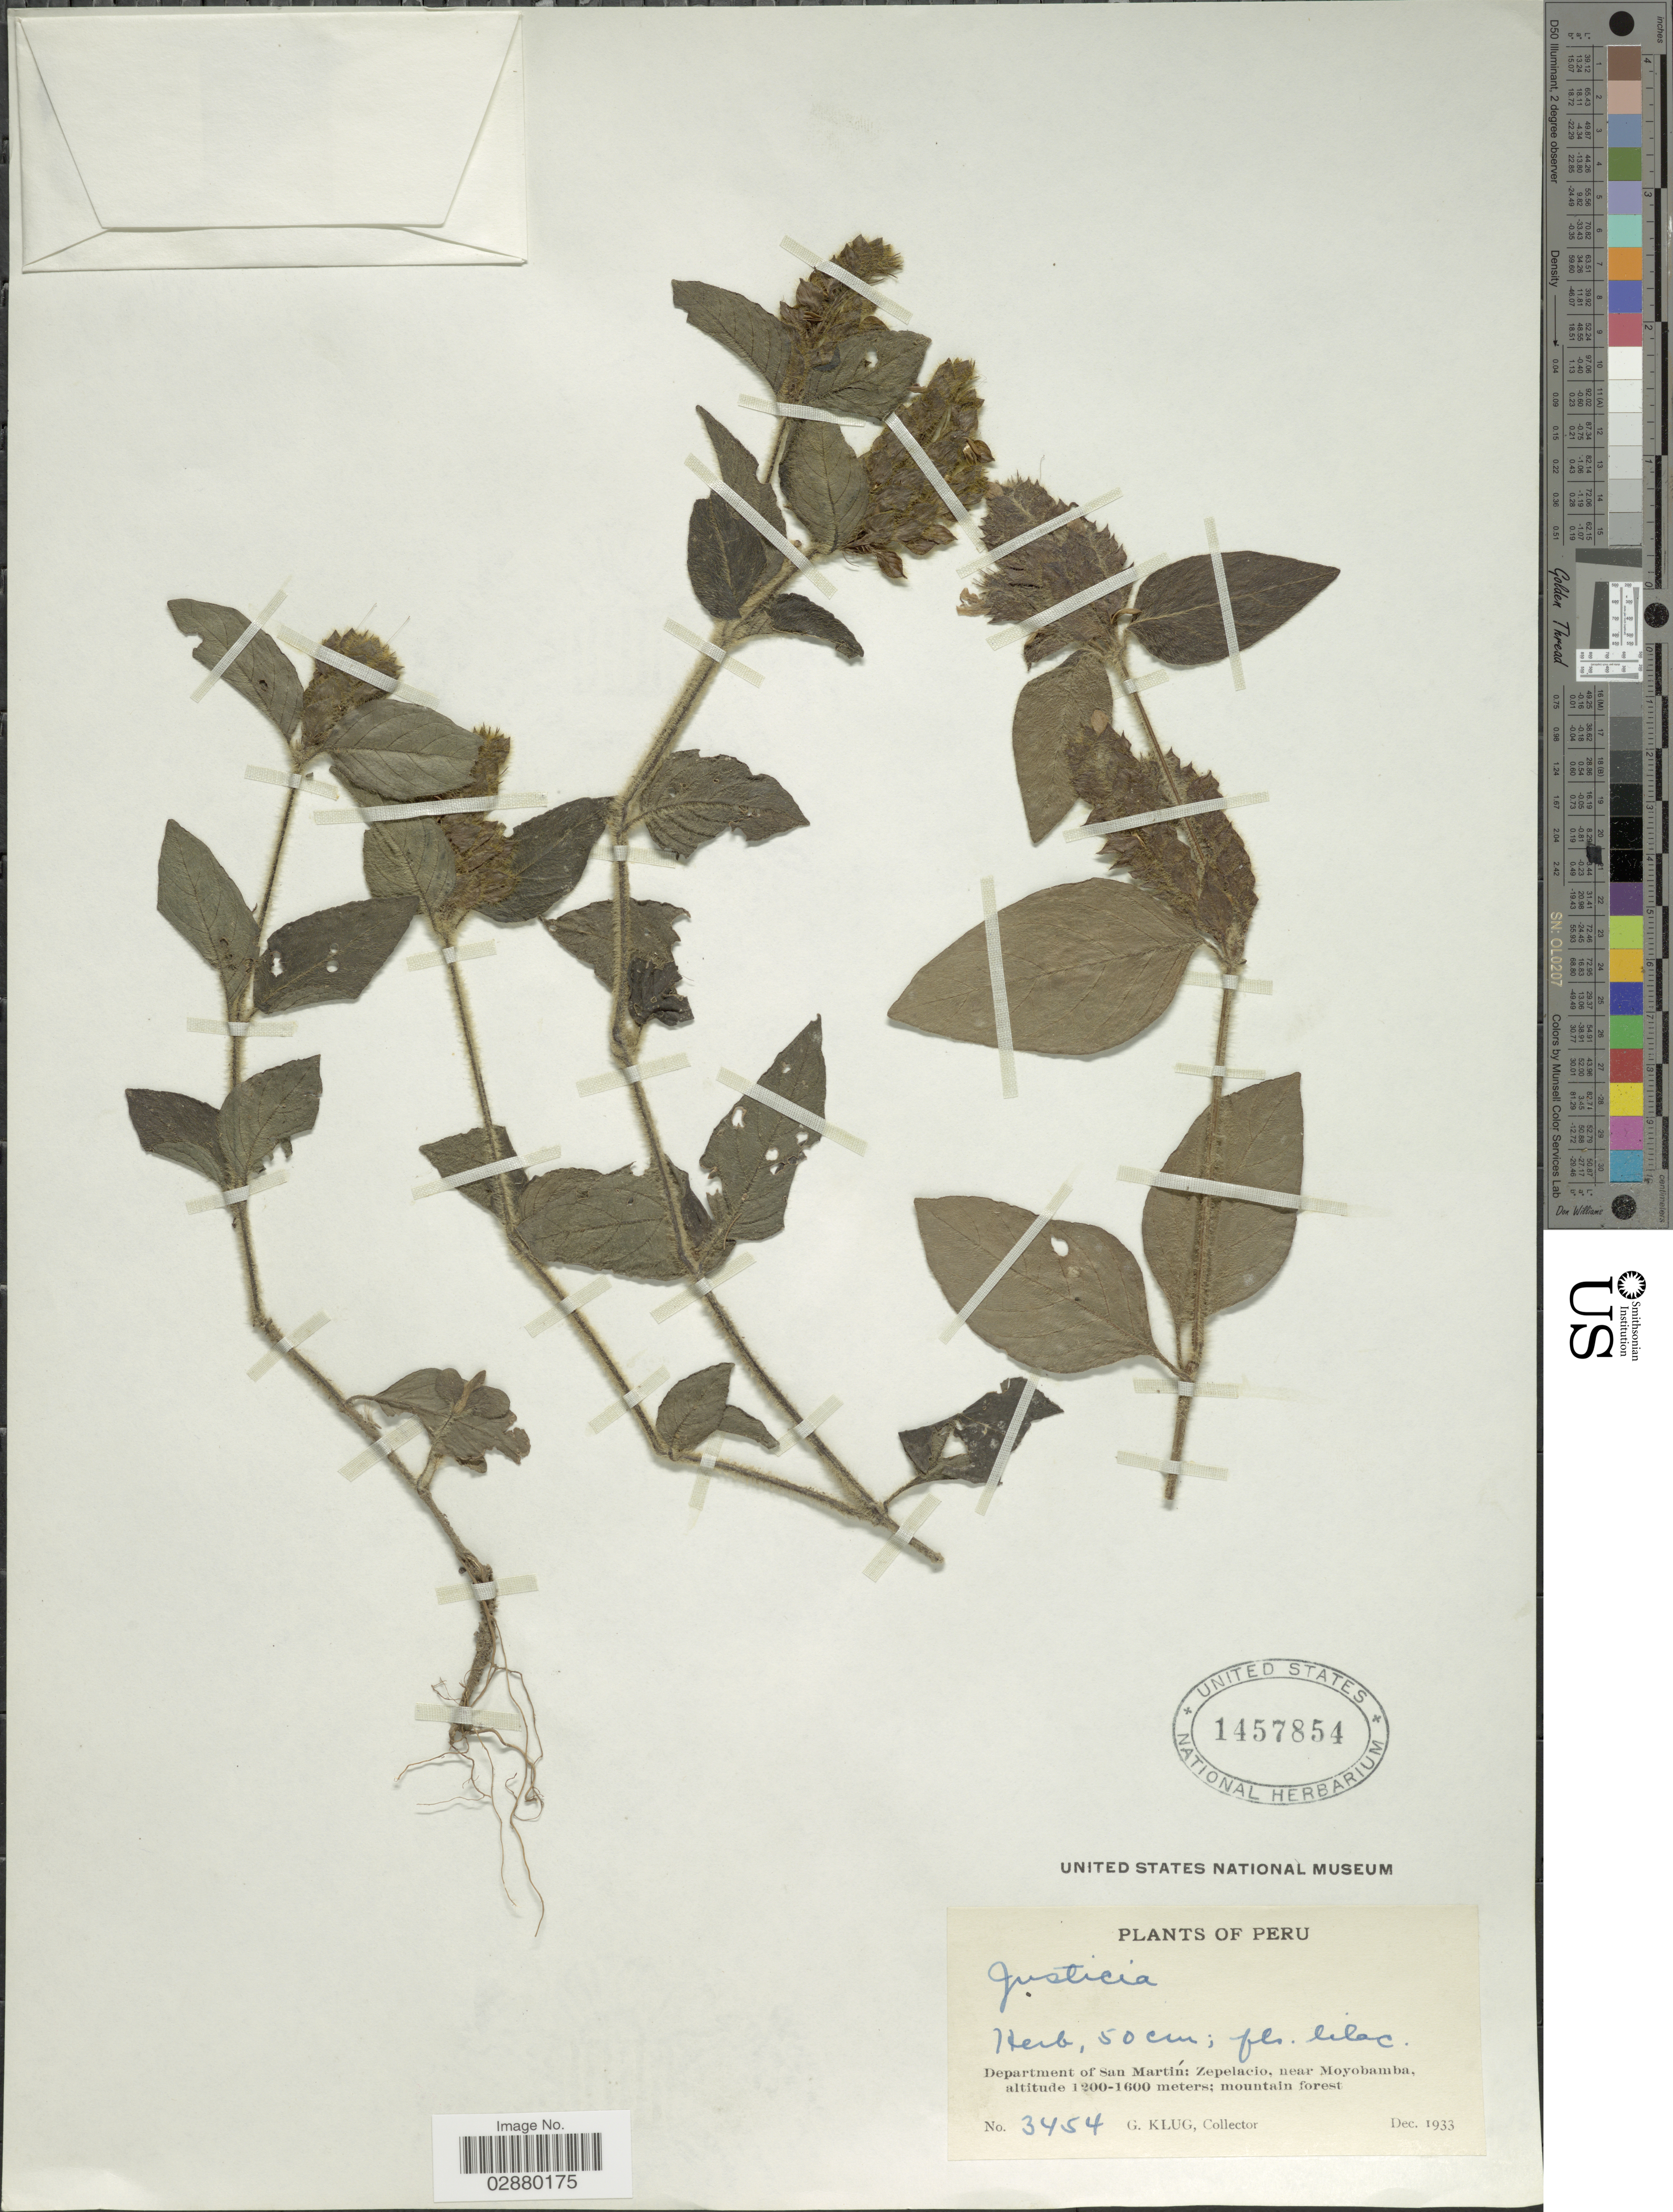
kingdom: Plantae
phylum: Tracheophyta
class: Magnoliopsida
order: Lamiales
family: Acanthaceae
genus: Justicia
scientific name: Justicia pilosa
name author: (Ruiz ex Nees) Lindau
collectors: G. Klug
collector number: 3454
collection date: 1933-12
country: Peru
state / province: San Martín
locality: Department of San Martín: Zepelacio, near Moyobamba.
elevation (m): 1200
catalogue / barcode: US 1457854